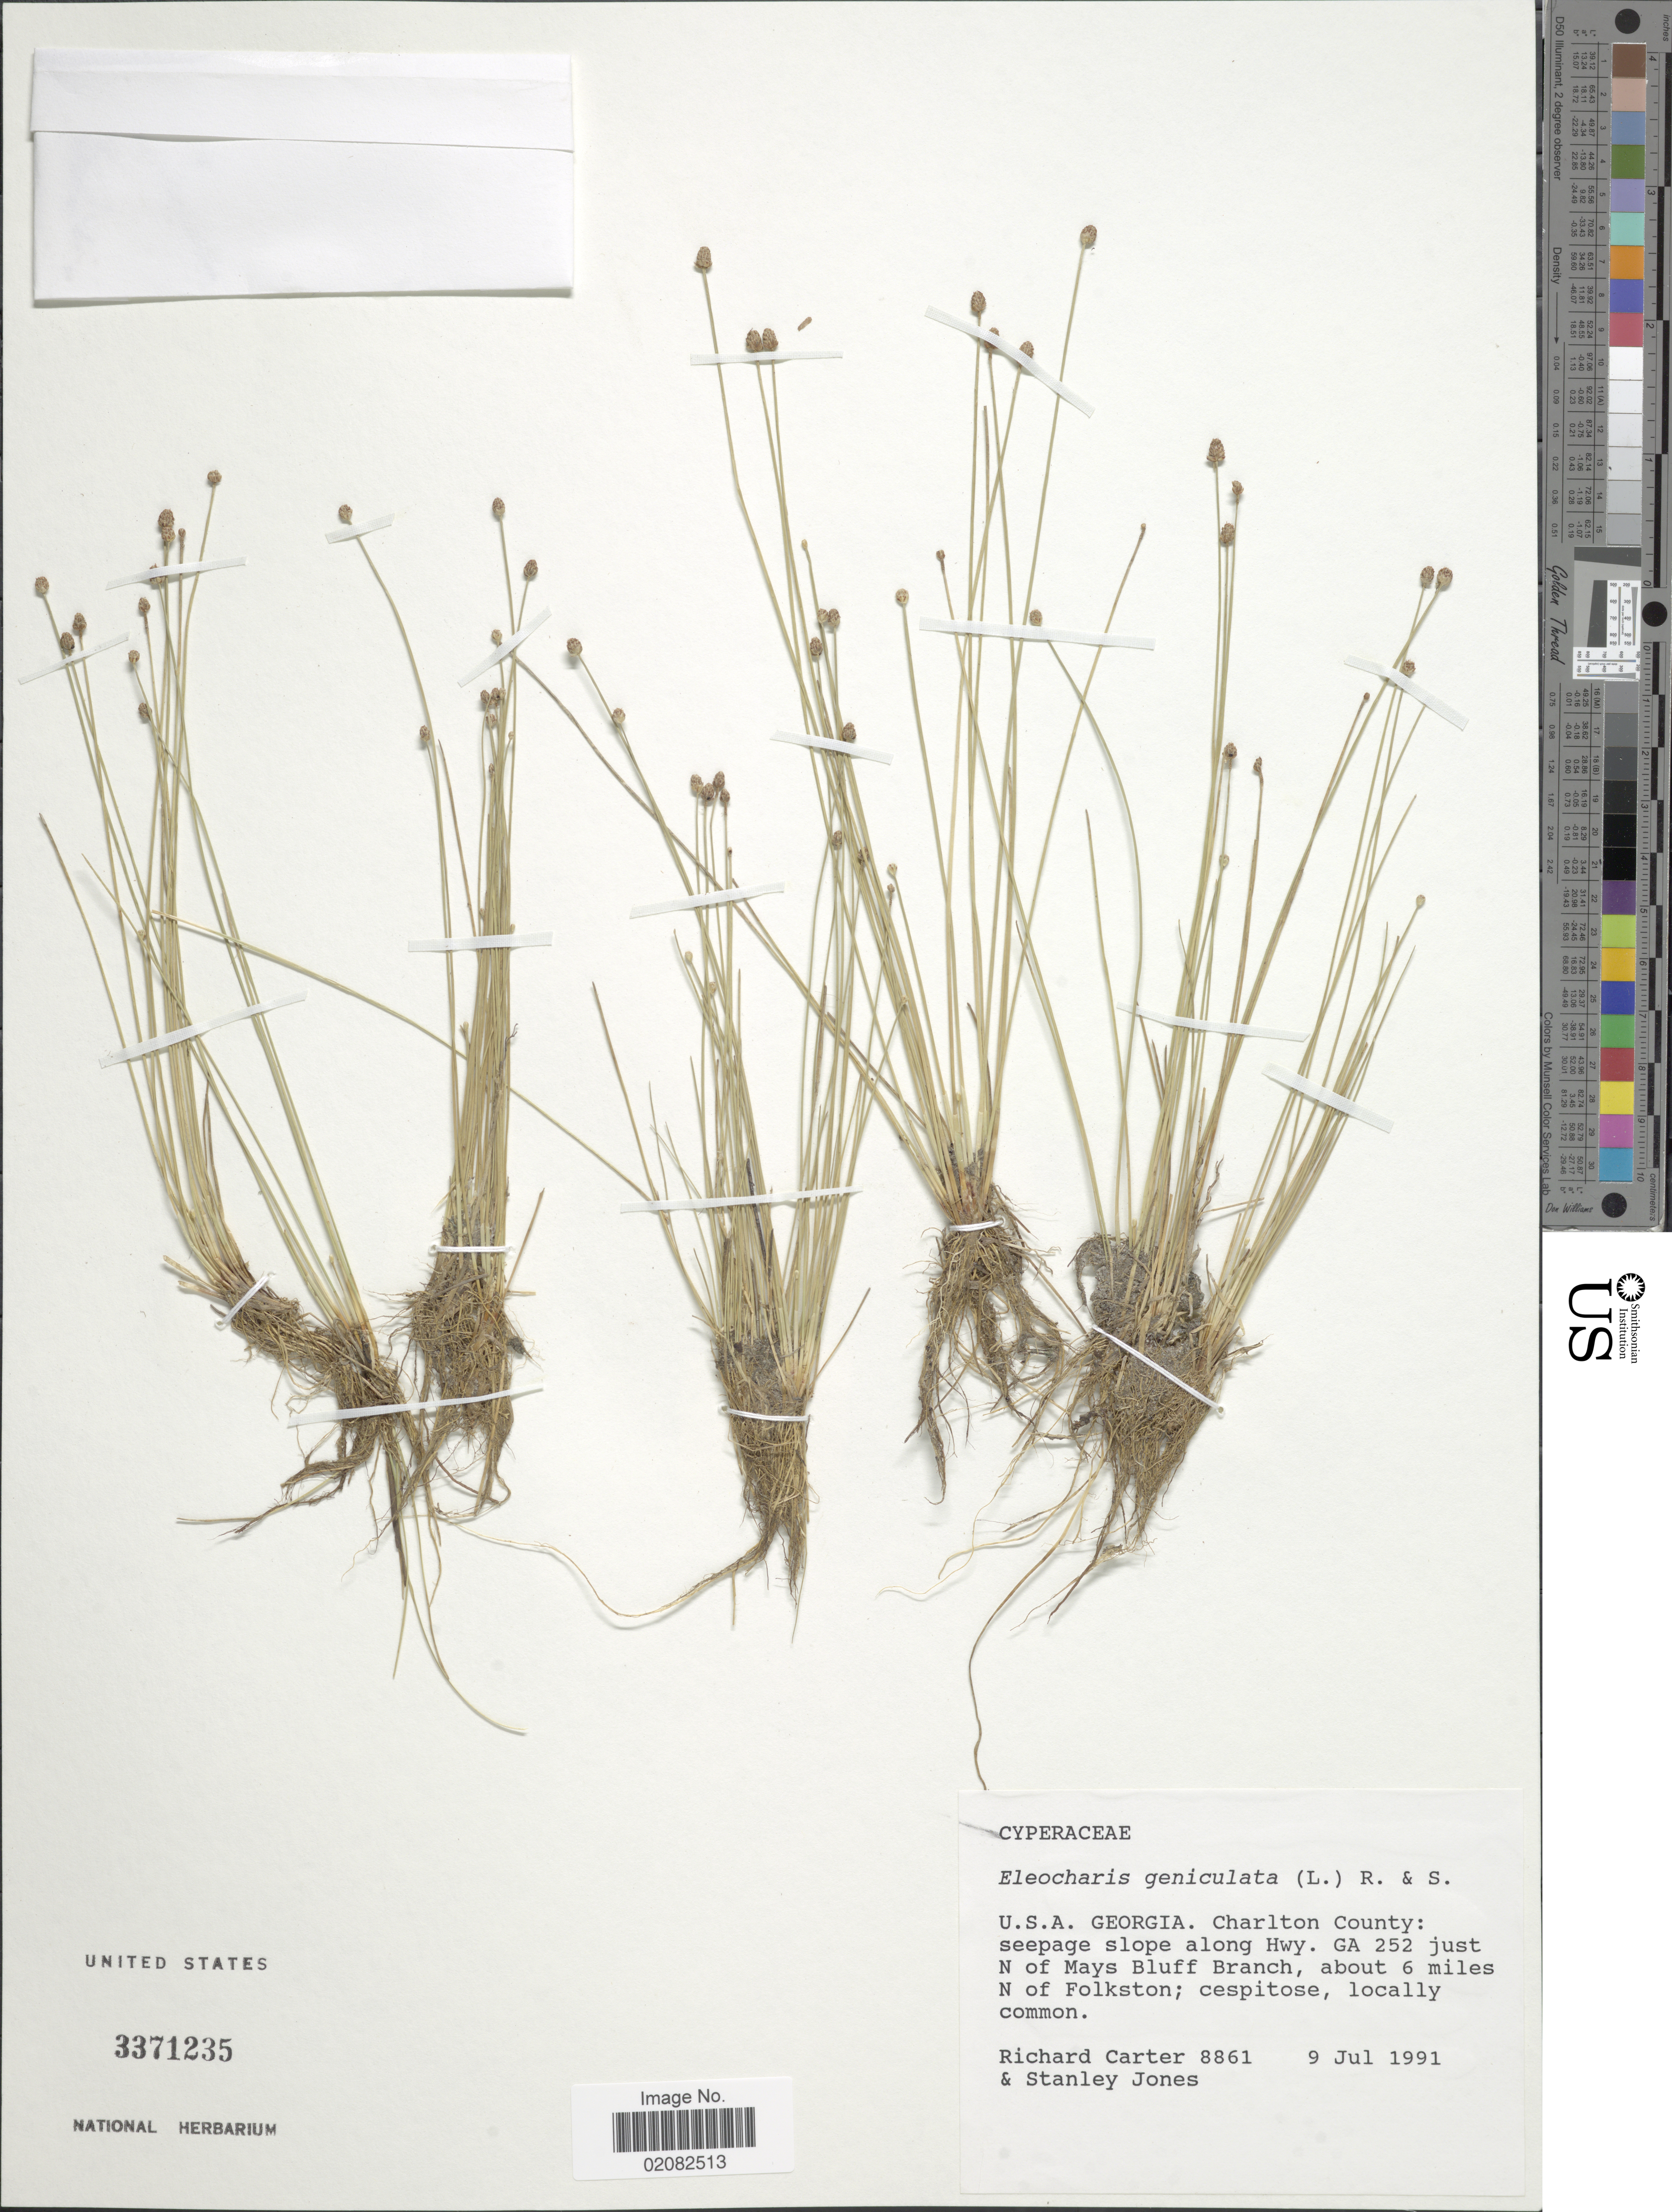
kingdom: Plantae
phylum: Tracheophyta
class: Liliopsida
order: Poales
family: Cyperaceae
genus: Eleocharis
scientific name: Eleocharis geniculata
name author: (L.) Roem. & Schult.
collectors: R. Carter & S. D. Jones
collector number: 8861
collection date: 1991-07-09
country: United States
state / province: Georgia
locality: U.S.A., Charlton County, along Hwy GA 252 just N of Mays Bluff Branch, about 6 miles N of Folkston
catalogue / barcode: US 3371235